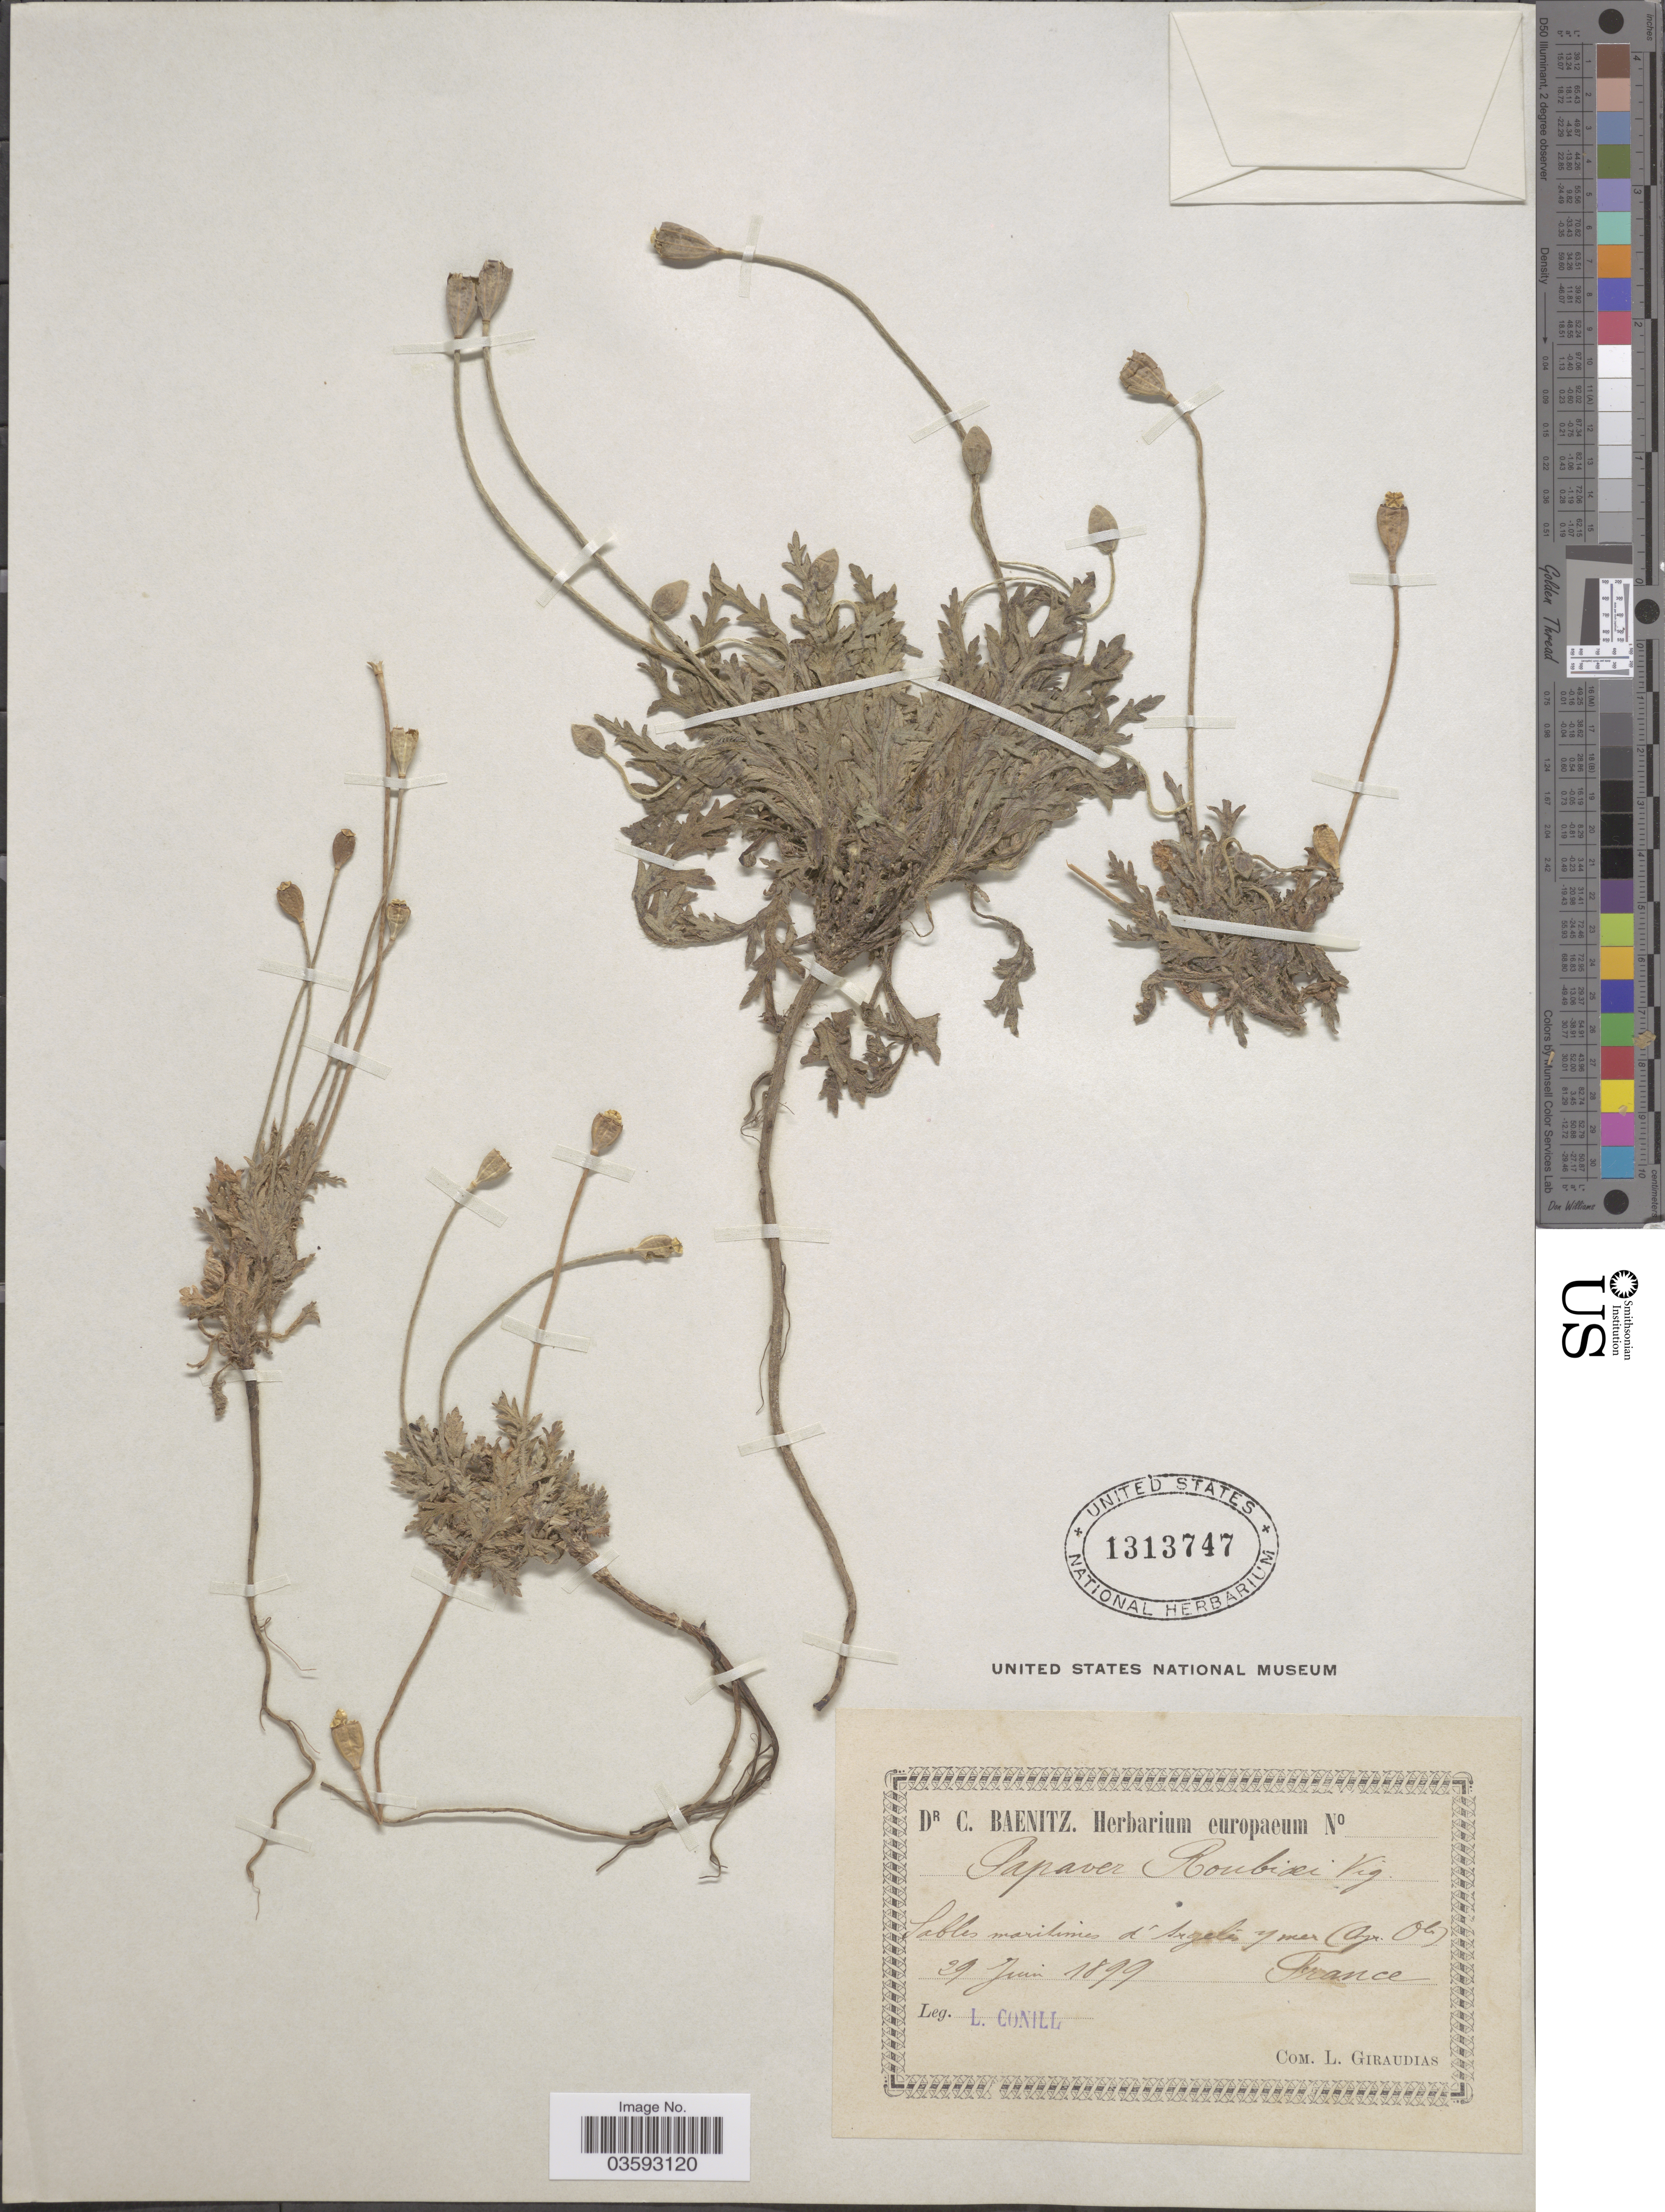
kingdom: Plantae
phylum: Tracheophyta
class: Magnoliopsida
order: Ranunculales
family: Papaveraceae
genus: Papaver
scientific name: Papaver roubiaei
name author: Vig.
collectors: Conill, L.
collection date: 1899-06-29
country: France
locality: Sables maritimes d'Argeles s/ mer (Pyr. Ole).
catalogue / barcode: US 1313747